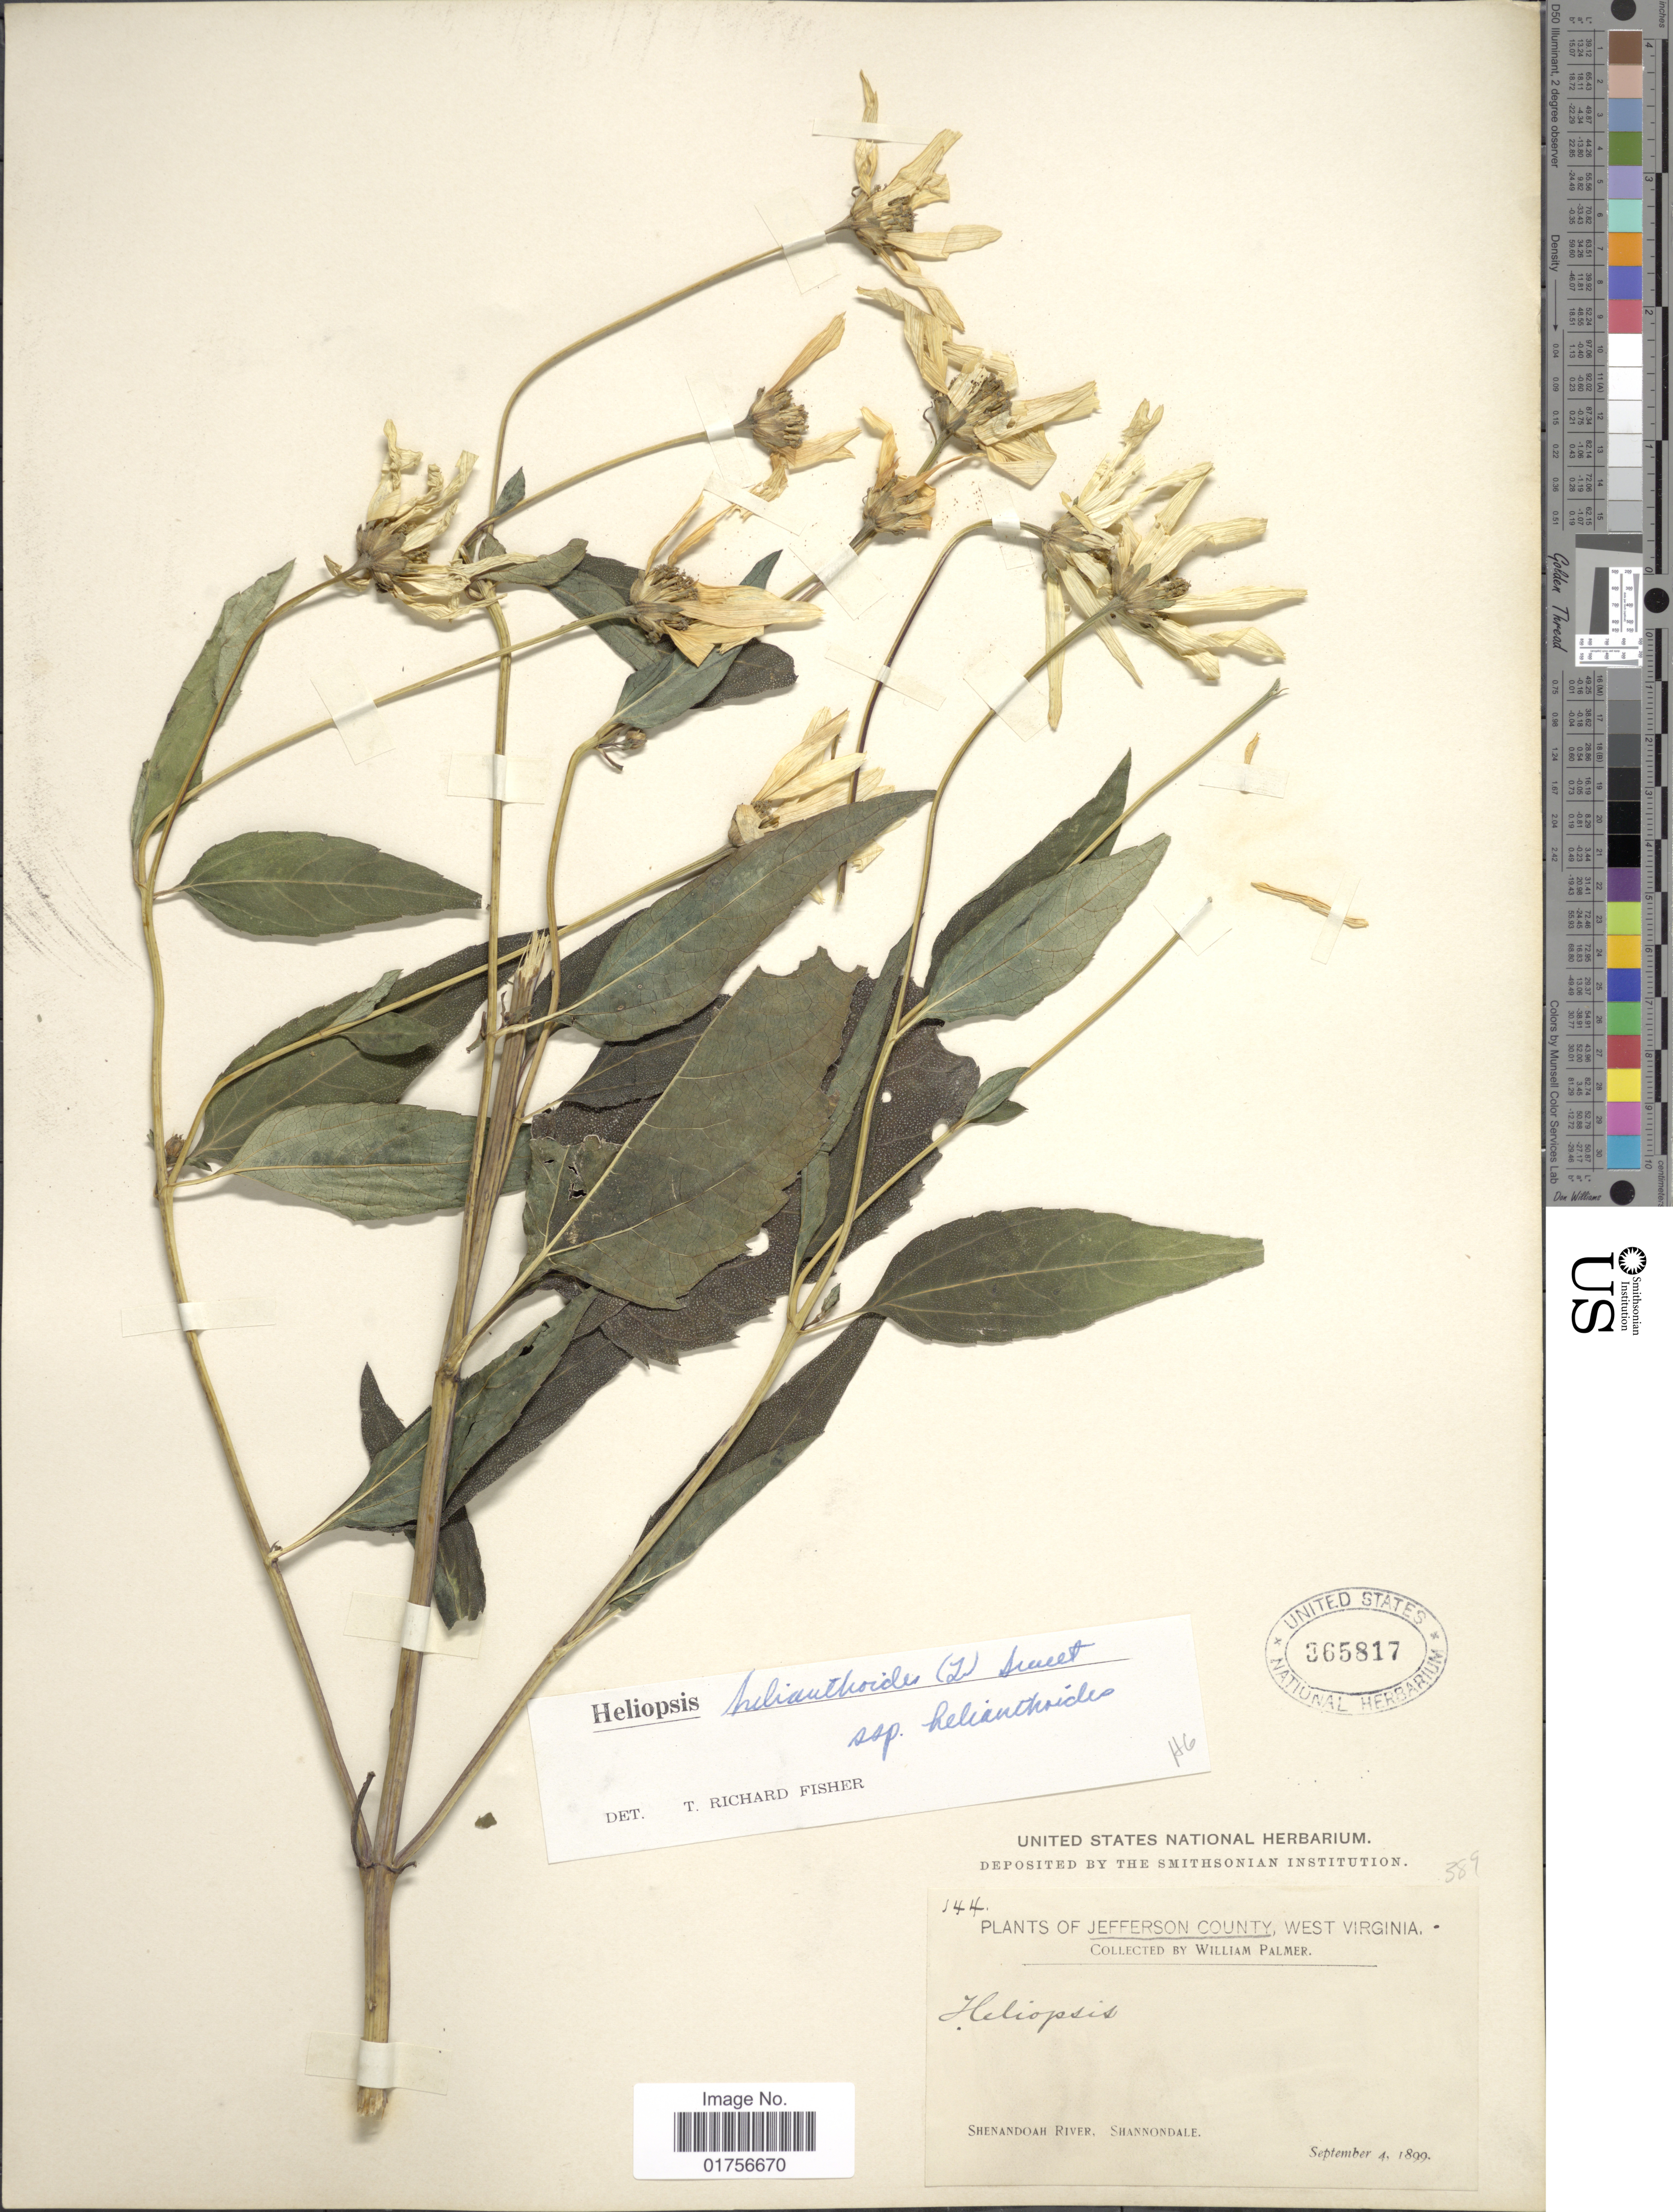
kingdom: Plantae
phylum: Tracheophyta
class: Magnoliopsida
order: Asterales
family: Asteraceae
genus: Heliopsis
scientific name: Heliopsis helianthoides subsp. helianthoides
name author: (L.) Sweet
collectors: W. Palmer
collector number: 144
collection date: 1899-09-04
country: United States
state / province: West Virginia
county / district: Jefferson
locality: Jefferson County, West Virginia, Shenandoah River, Shannondale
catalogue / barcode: US 365817